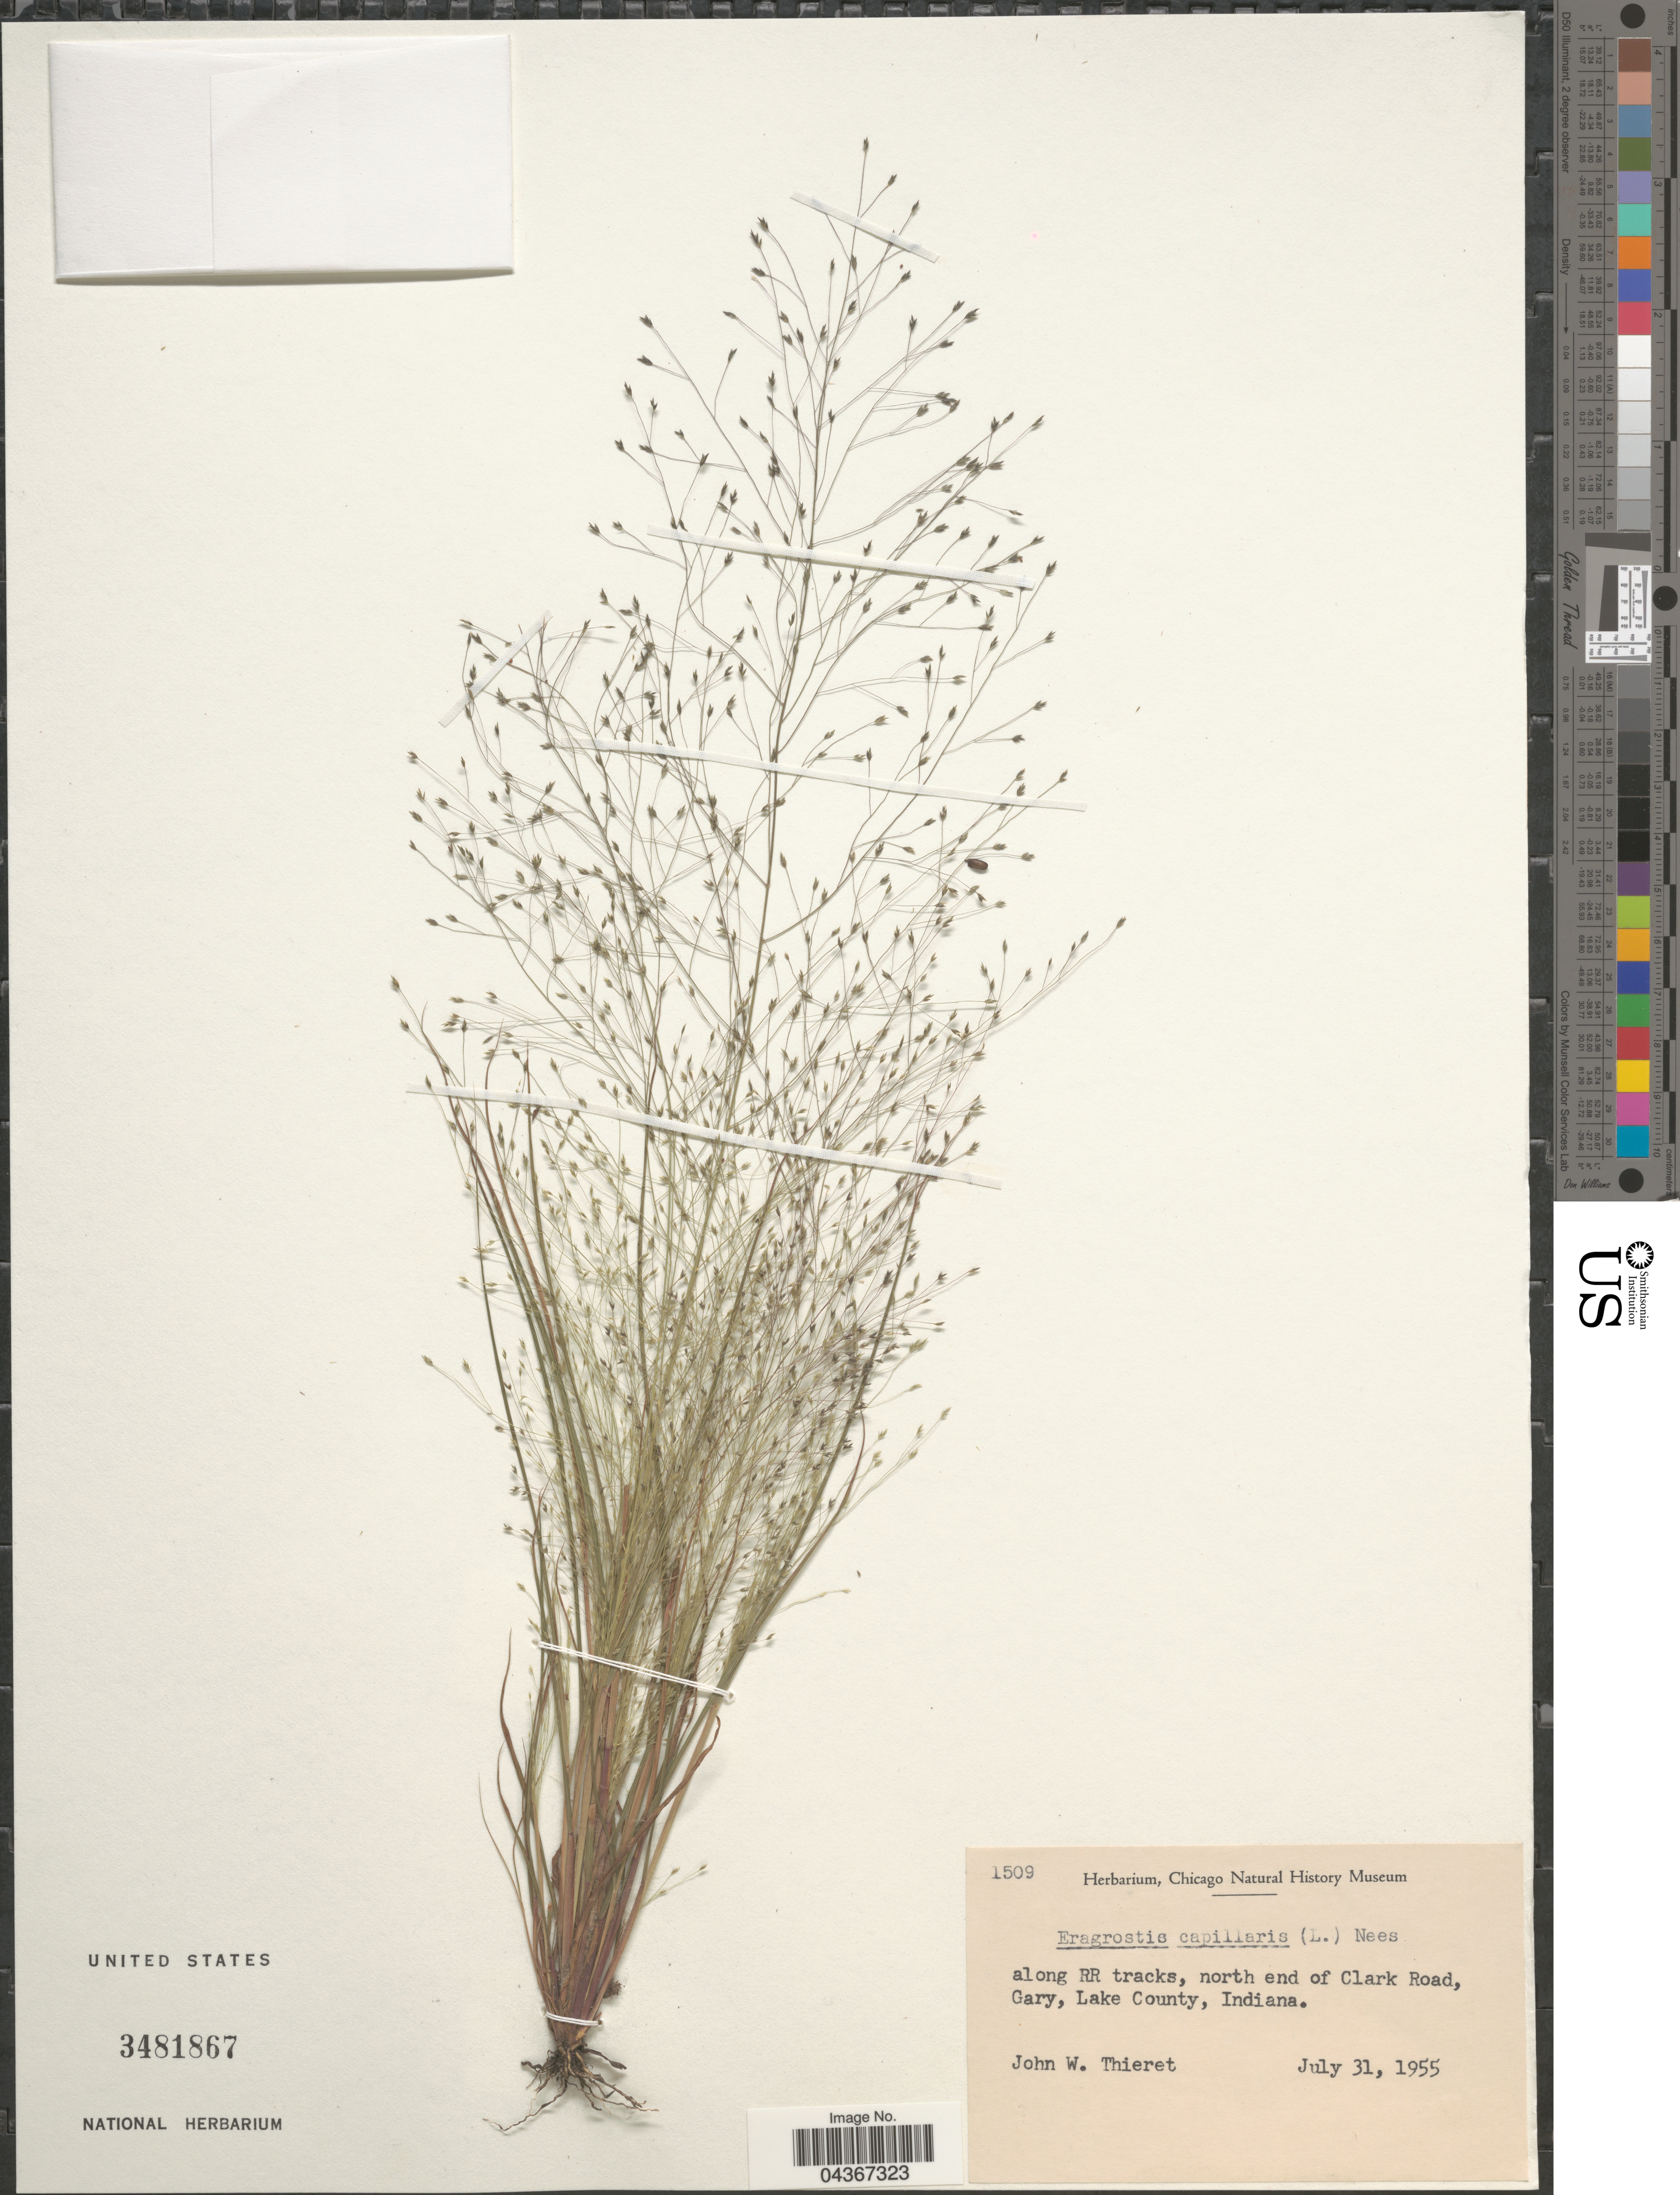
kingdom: Plantae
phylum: Tracheophyta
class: Liliopsida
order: Poales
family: Poaceae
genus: Eragrostis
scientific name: Eragrostis capillaris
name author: (L.) Nees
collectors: J. W. Thieret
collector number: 1509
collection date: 1955-07-31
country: United States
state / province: Indiana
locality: Along RR tracks, north end of Clark Road, Gary, Lake County.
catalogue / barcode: US 3481867